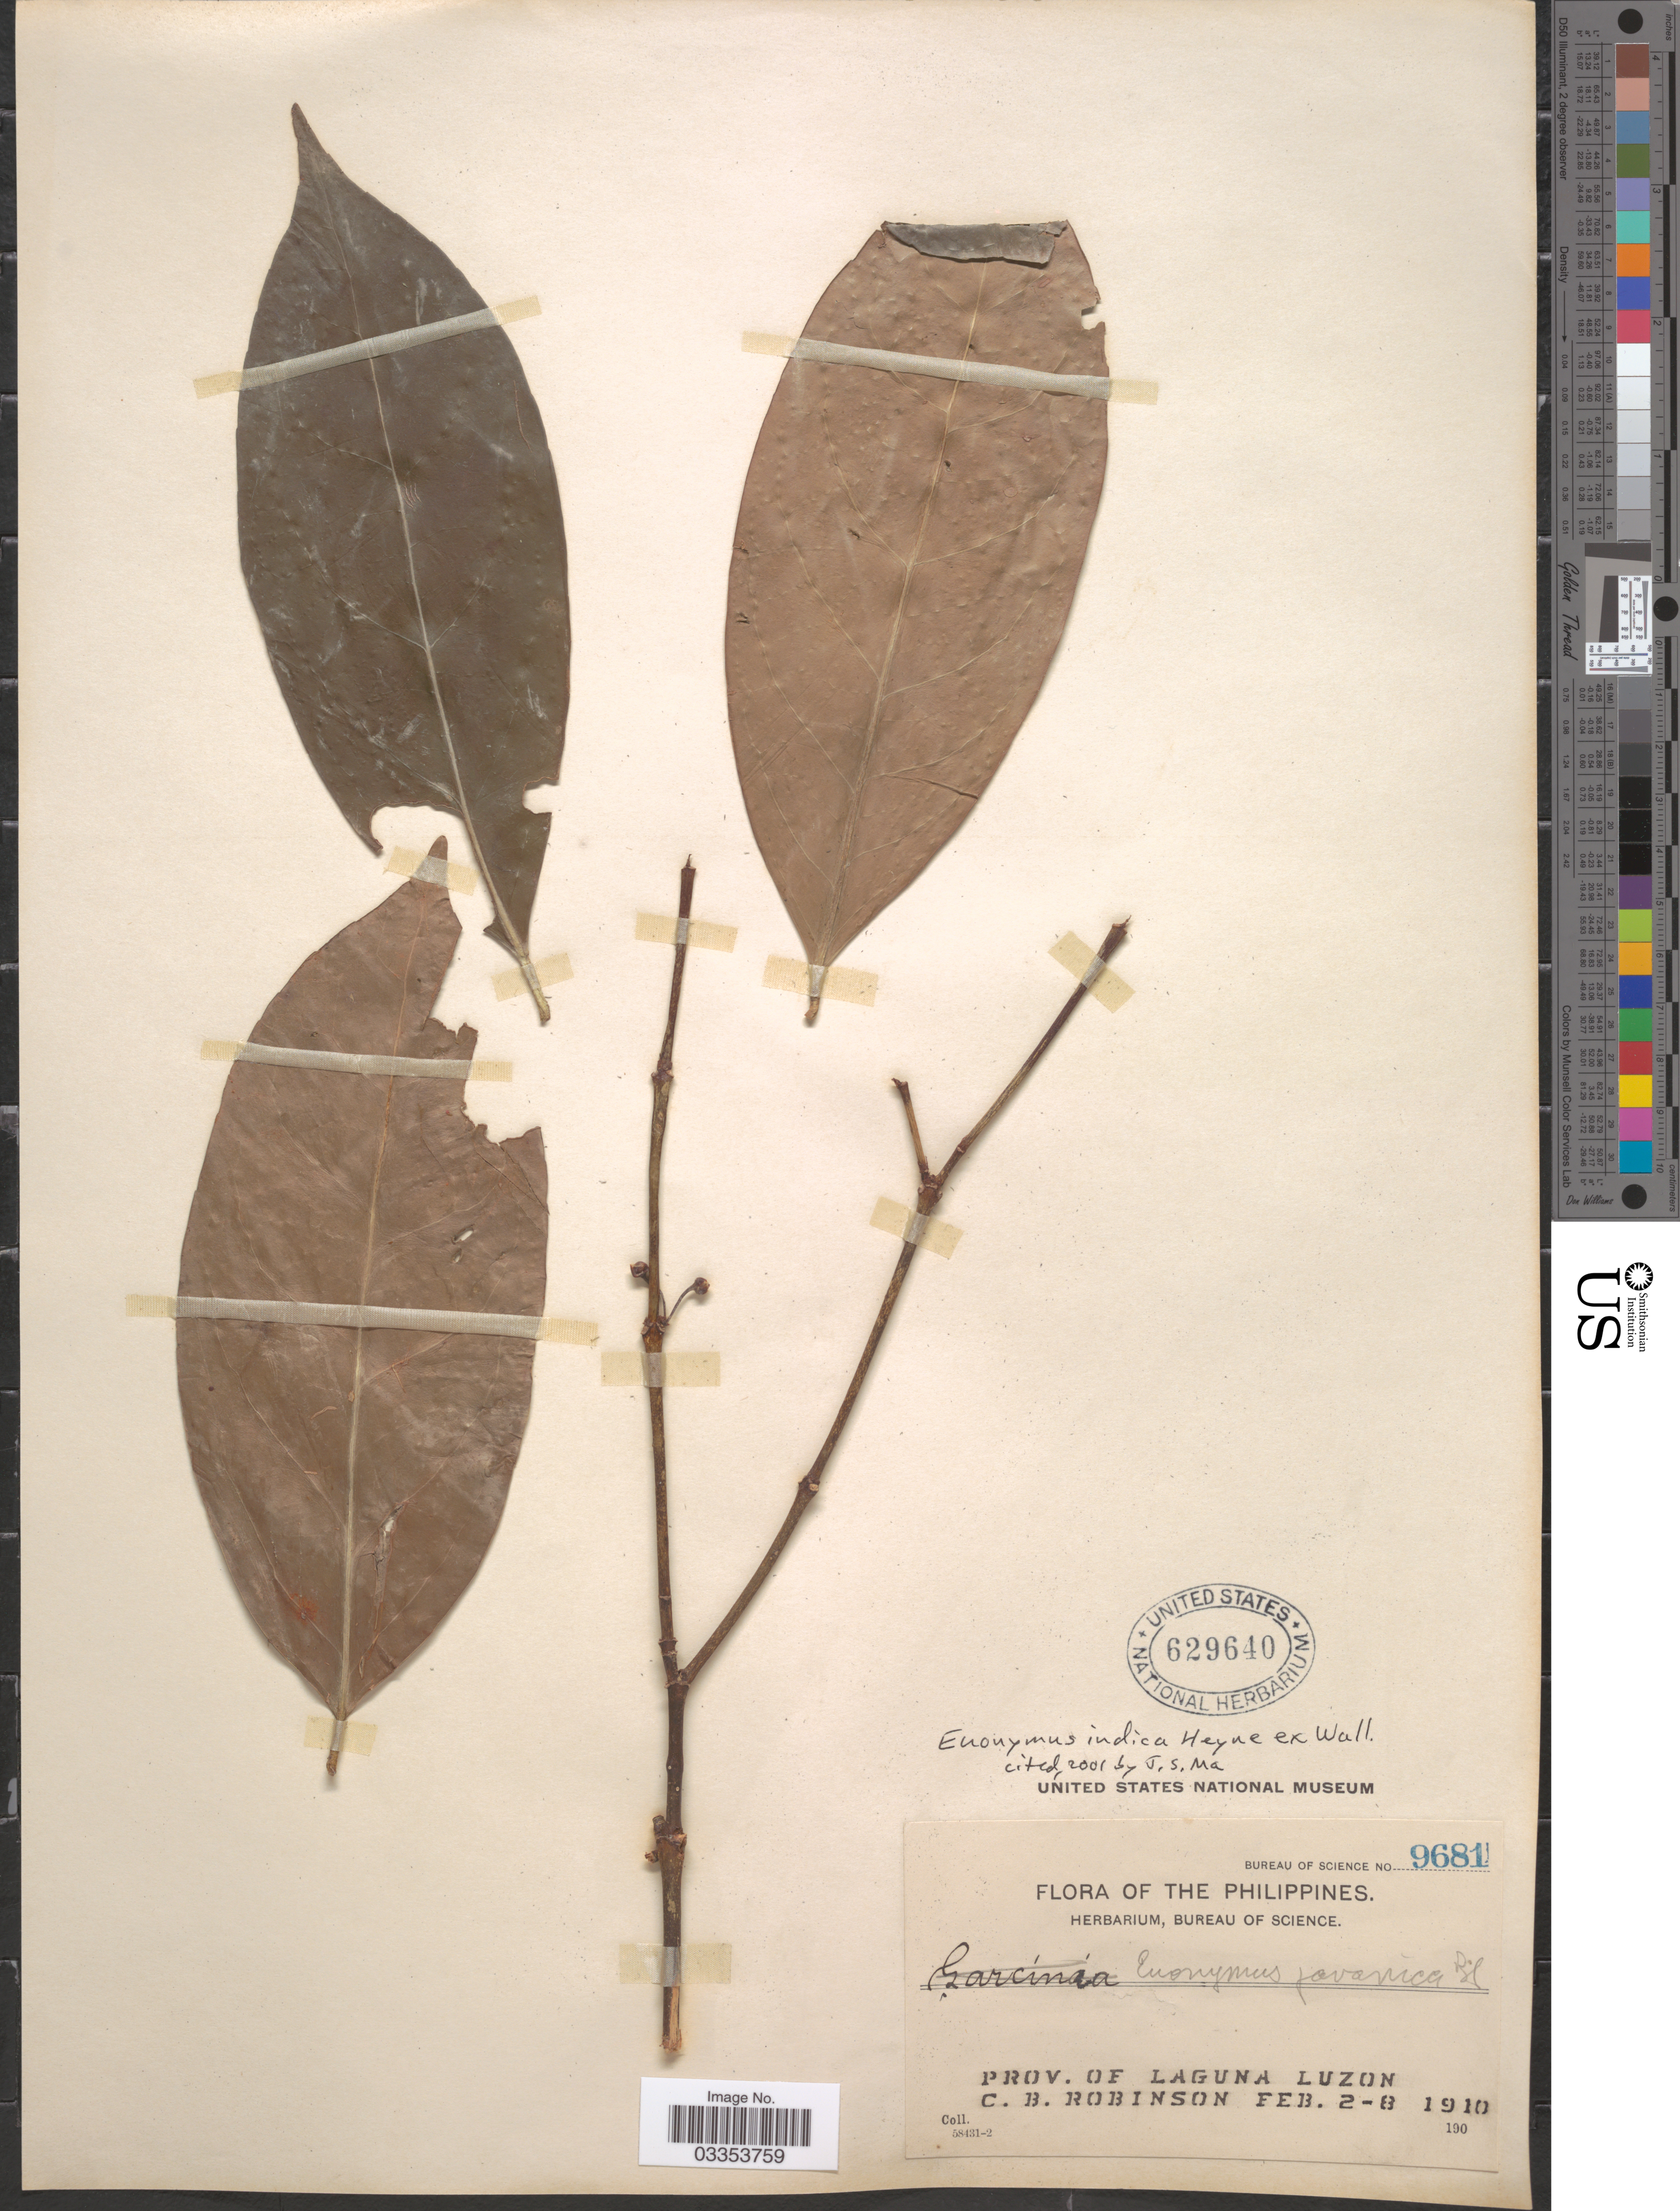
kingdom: Plantae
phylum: Tracheophyta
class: Magnoliopsida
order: Celastrales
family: Celastraceae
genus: Euonymus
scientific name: Euonymus indicus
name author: B. Heyne ex Wall.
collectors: C. Robinson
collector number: Bureau of Science 9681!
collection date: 1910-02-02/1910-02-08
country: Philippines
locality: Prov. of Laguna, Luzon.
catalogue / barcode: US 629640